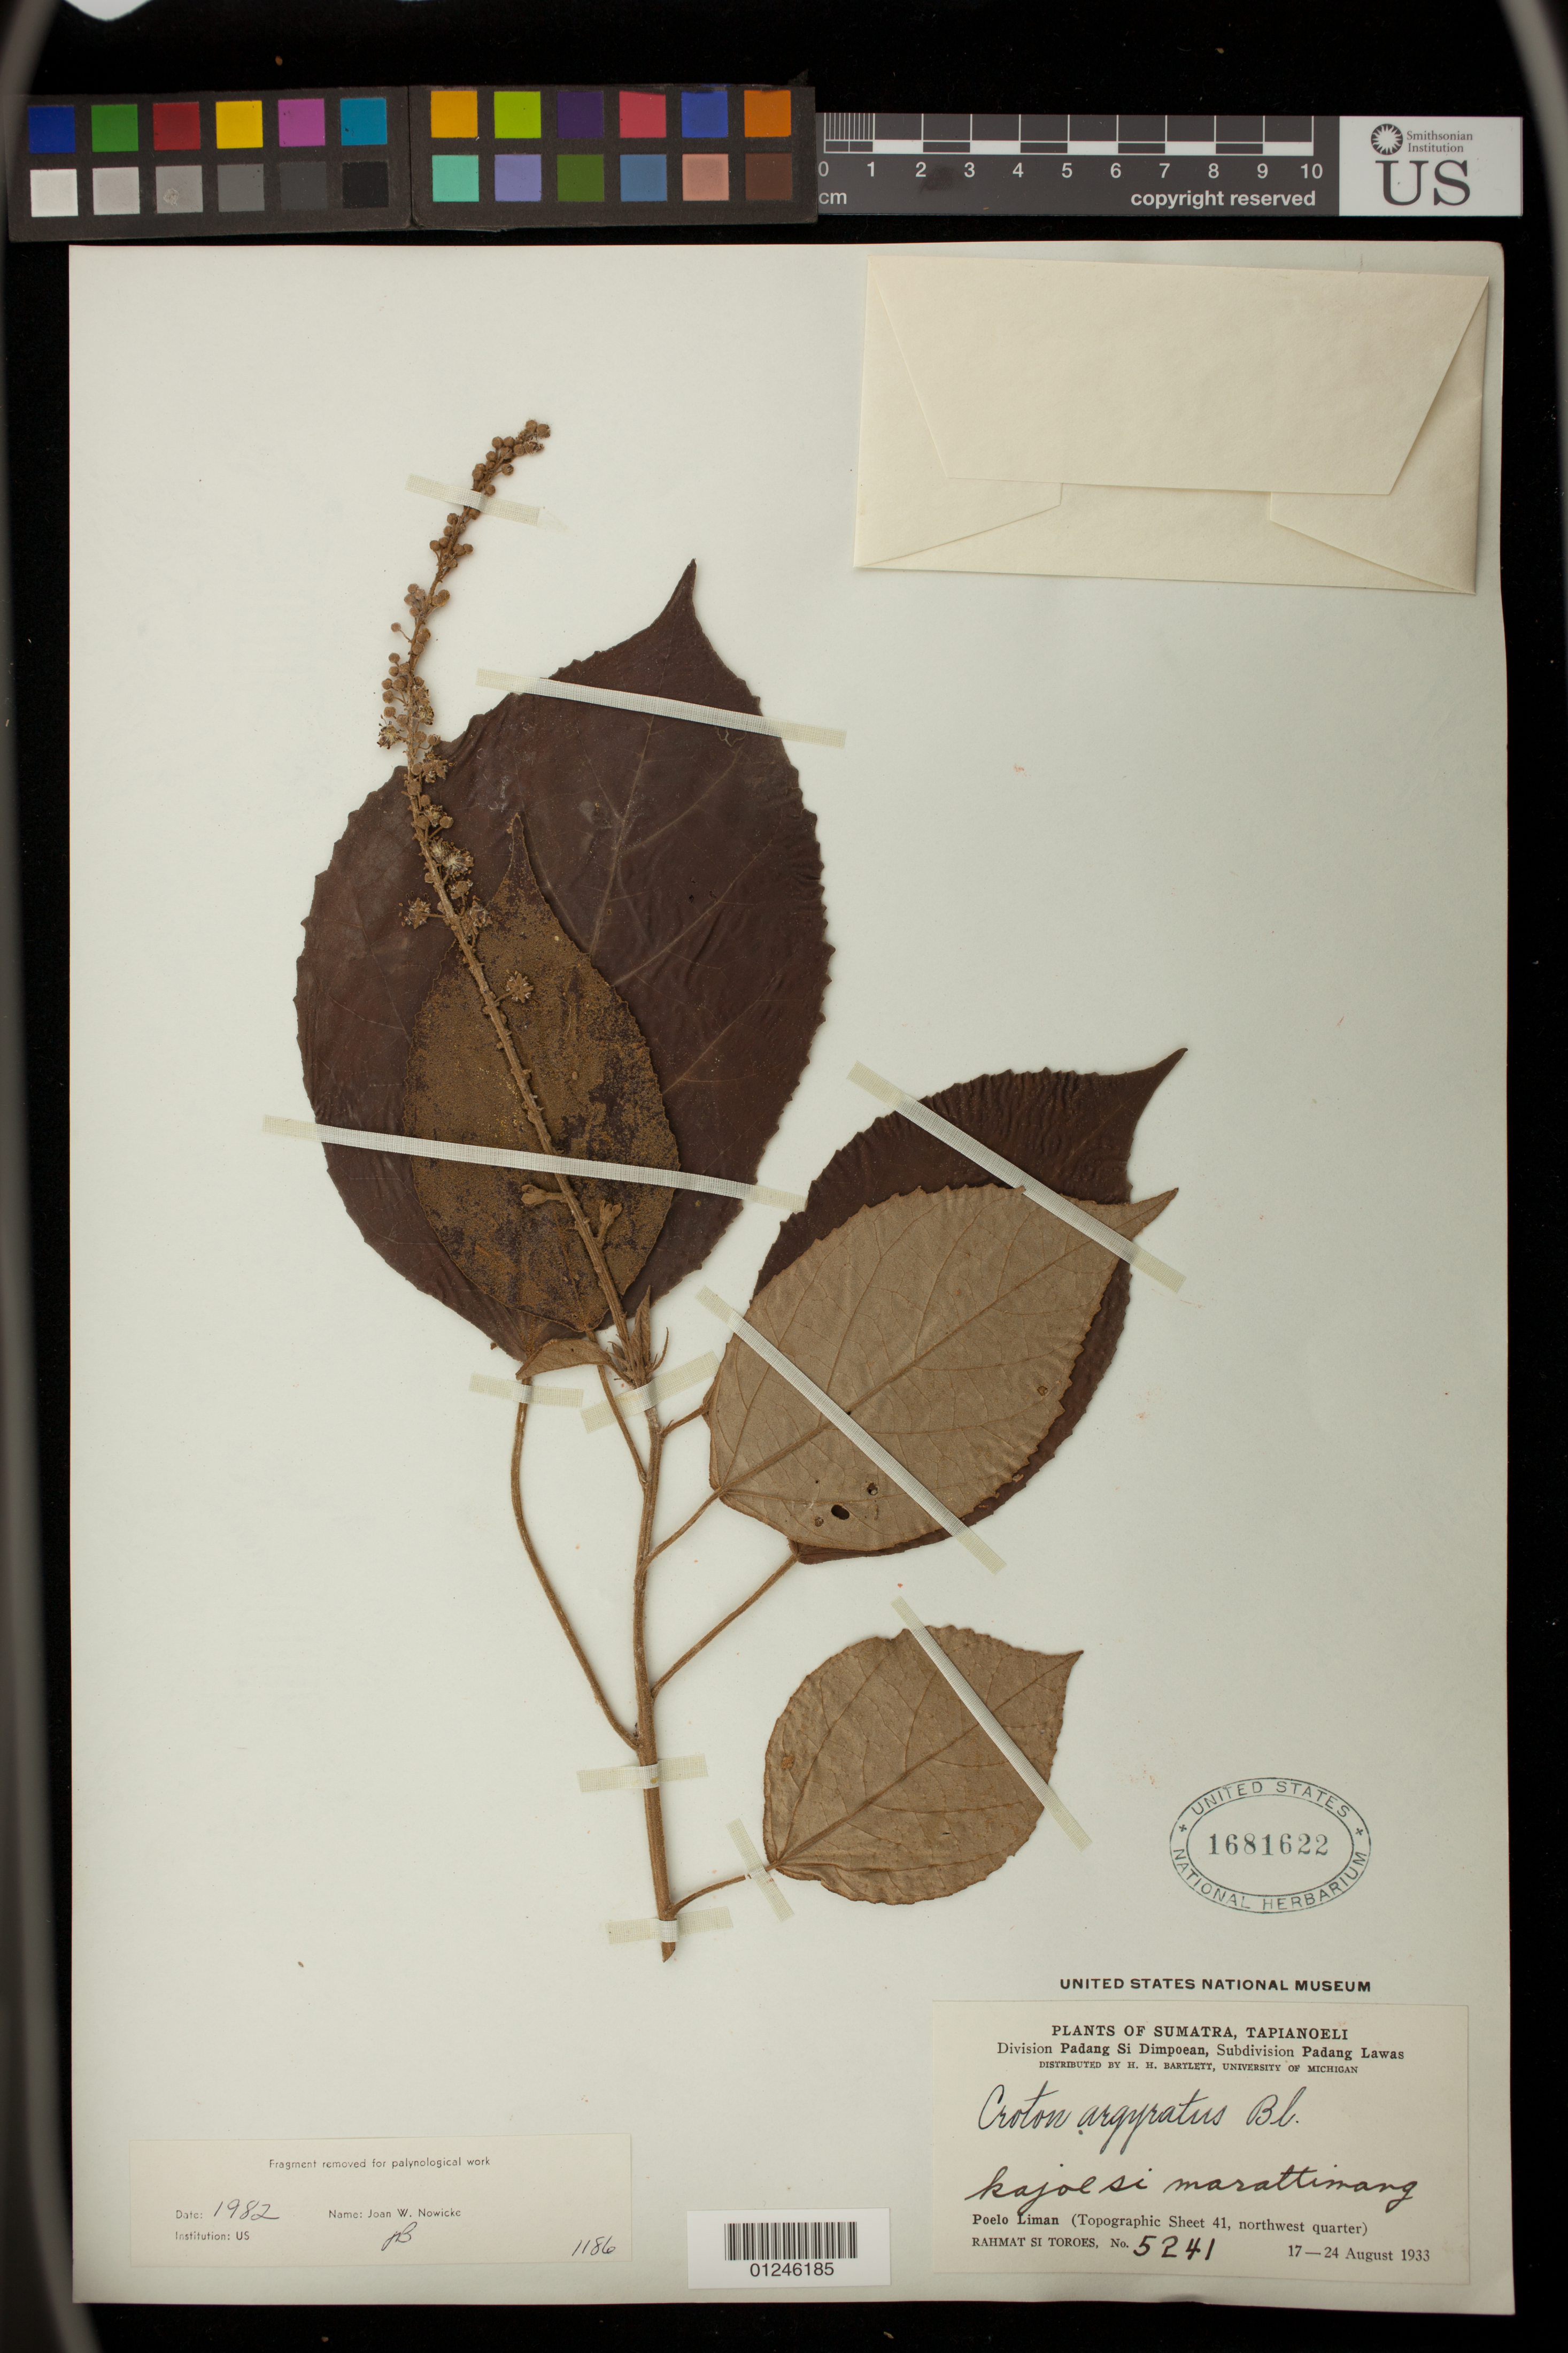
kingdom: Plantae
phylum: Tracheophyta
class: Magnoliopsida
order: Malpighiales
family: Euphorbiaceae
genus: Croton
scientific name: Croton argyratus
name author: Blume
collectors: Rahmat Si Boeea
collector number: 5241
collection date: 1933-08-17/1933-08-24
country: Indonesia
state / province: Sumatra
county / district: Sumatera Utara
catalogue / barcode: US 1681622